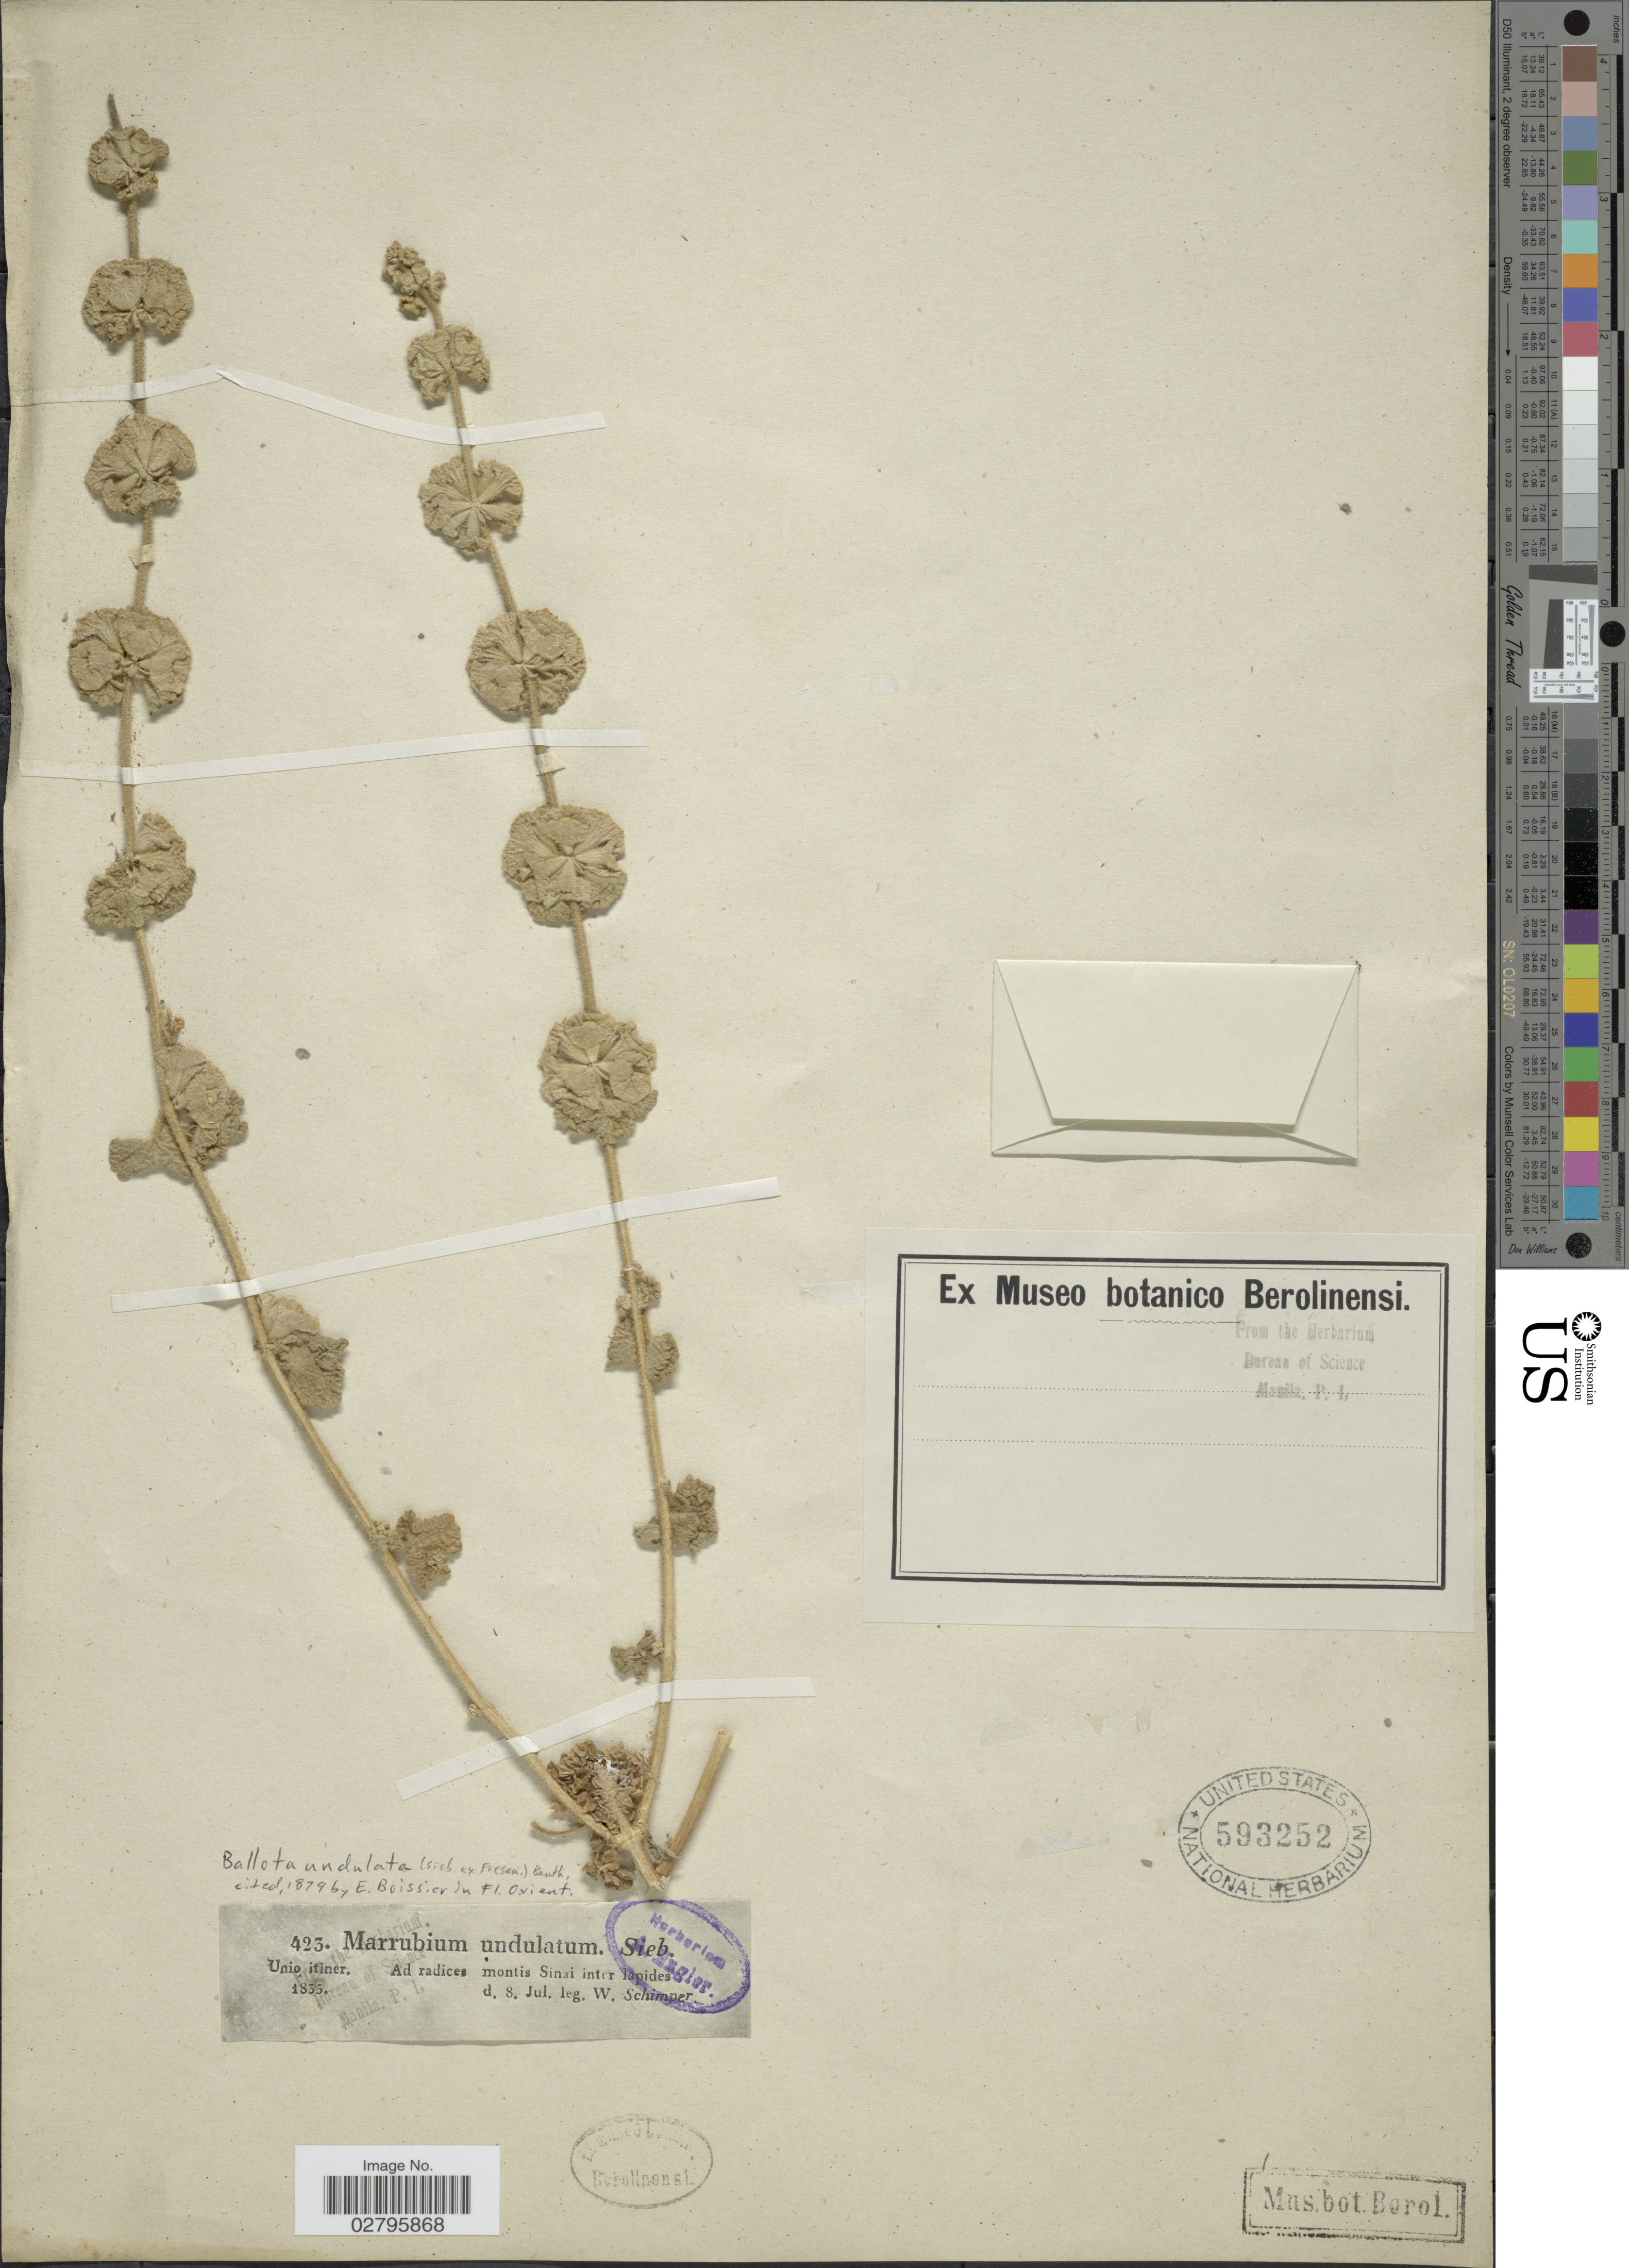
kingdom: Plantae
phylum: Tracheophyta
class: Magnoliopsida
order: Lamiales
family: Lamiaceae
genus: Ballota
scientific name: Ballota undulata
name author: (Sieber ex Fresen.) Benth.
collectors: W. Schimper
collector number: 423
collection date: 1855-07-08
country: Egypt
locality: Ad radices montis Sinai inter lapides.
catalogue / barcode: US 593252